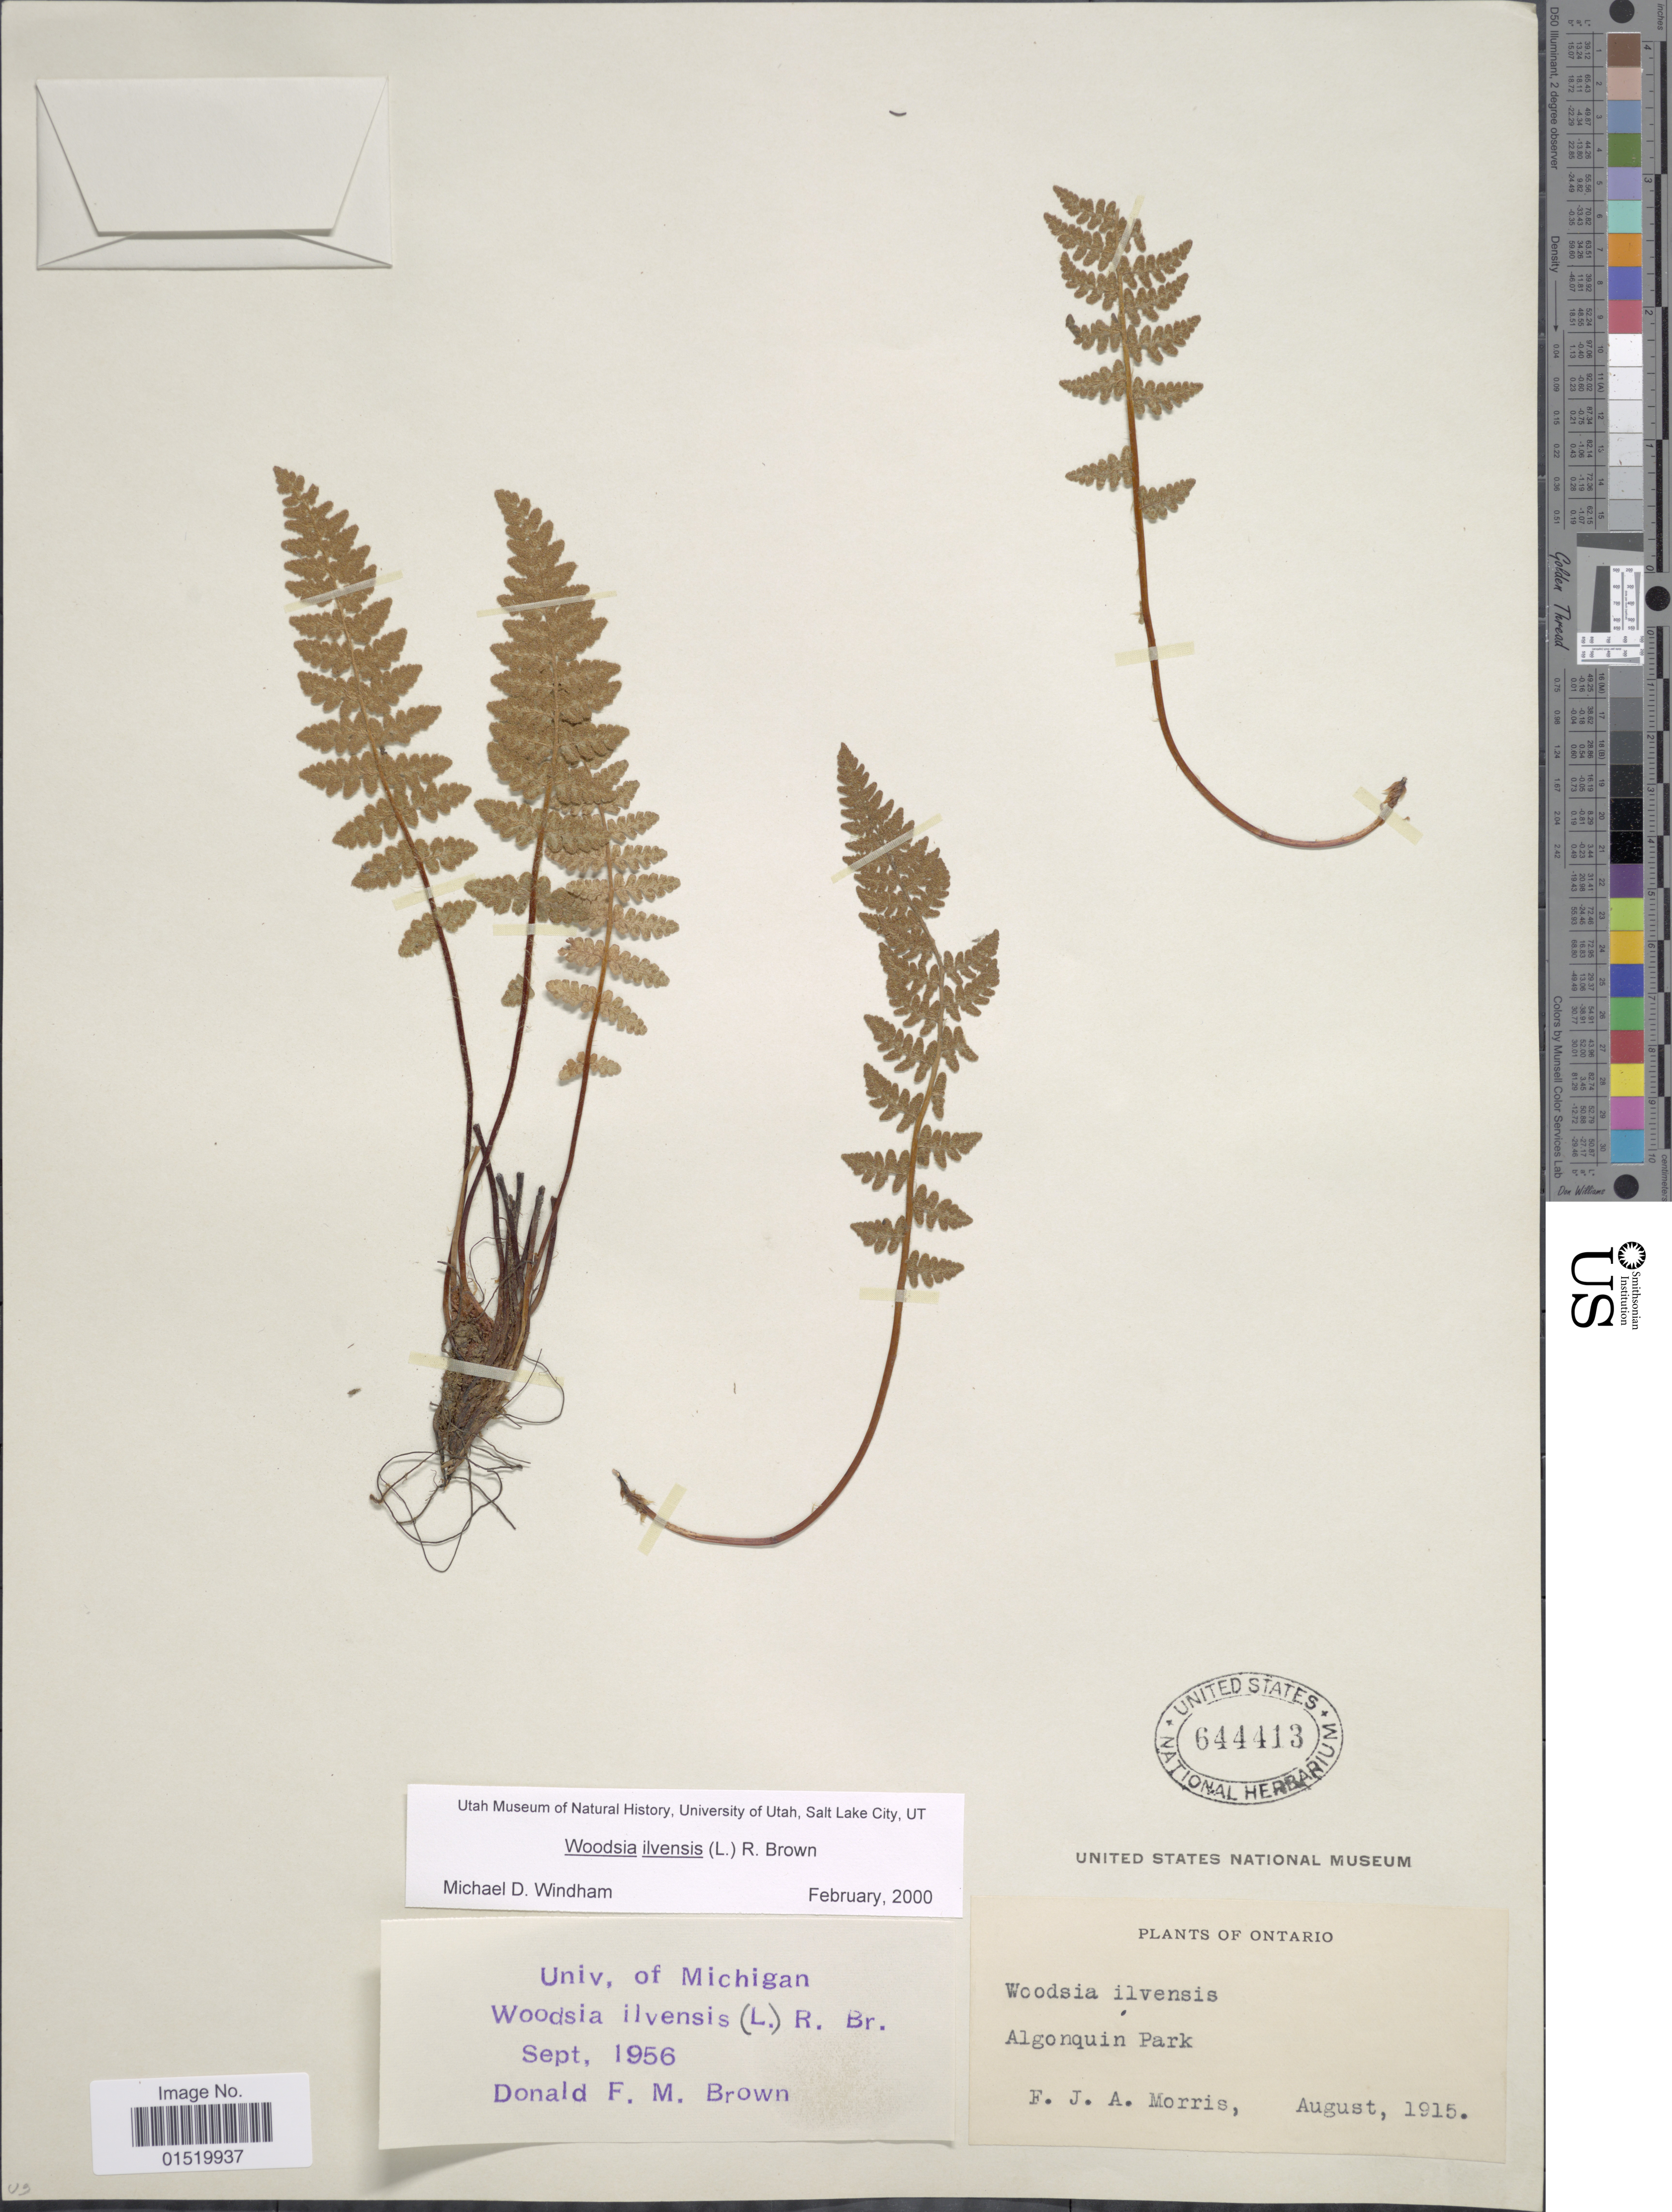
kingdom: Plantae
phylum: Tracheophyta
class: Polypodiopsida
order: Polypodiales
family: Woodsiaceae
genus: Woodsia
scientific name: Woodsia ilvensis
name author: (L.) R. Br.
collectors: F. Morris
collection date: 1915-08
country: Canada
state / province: Ontario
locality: Algonquin Park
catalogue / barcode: US 644413